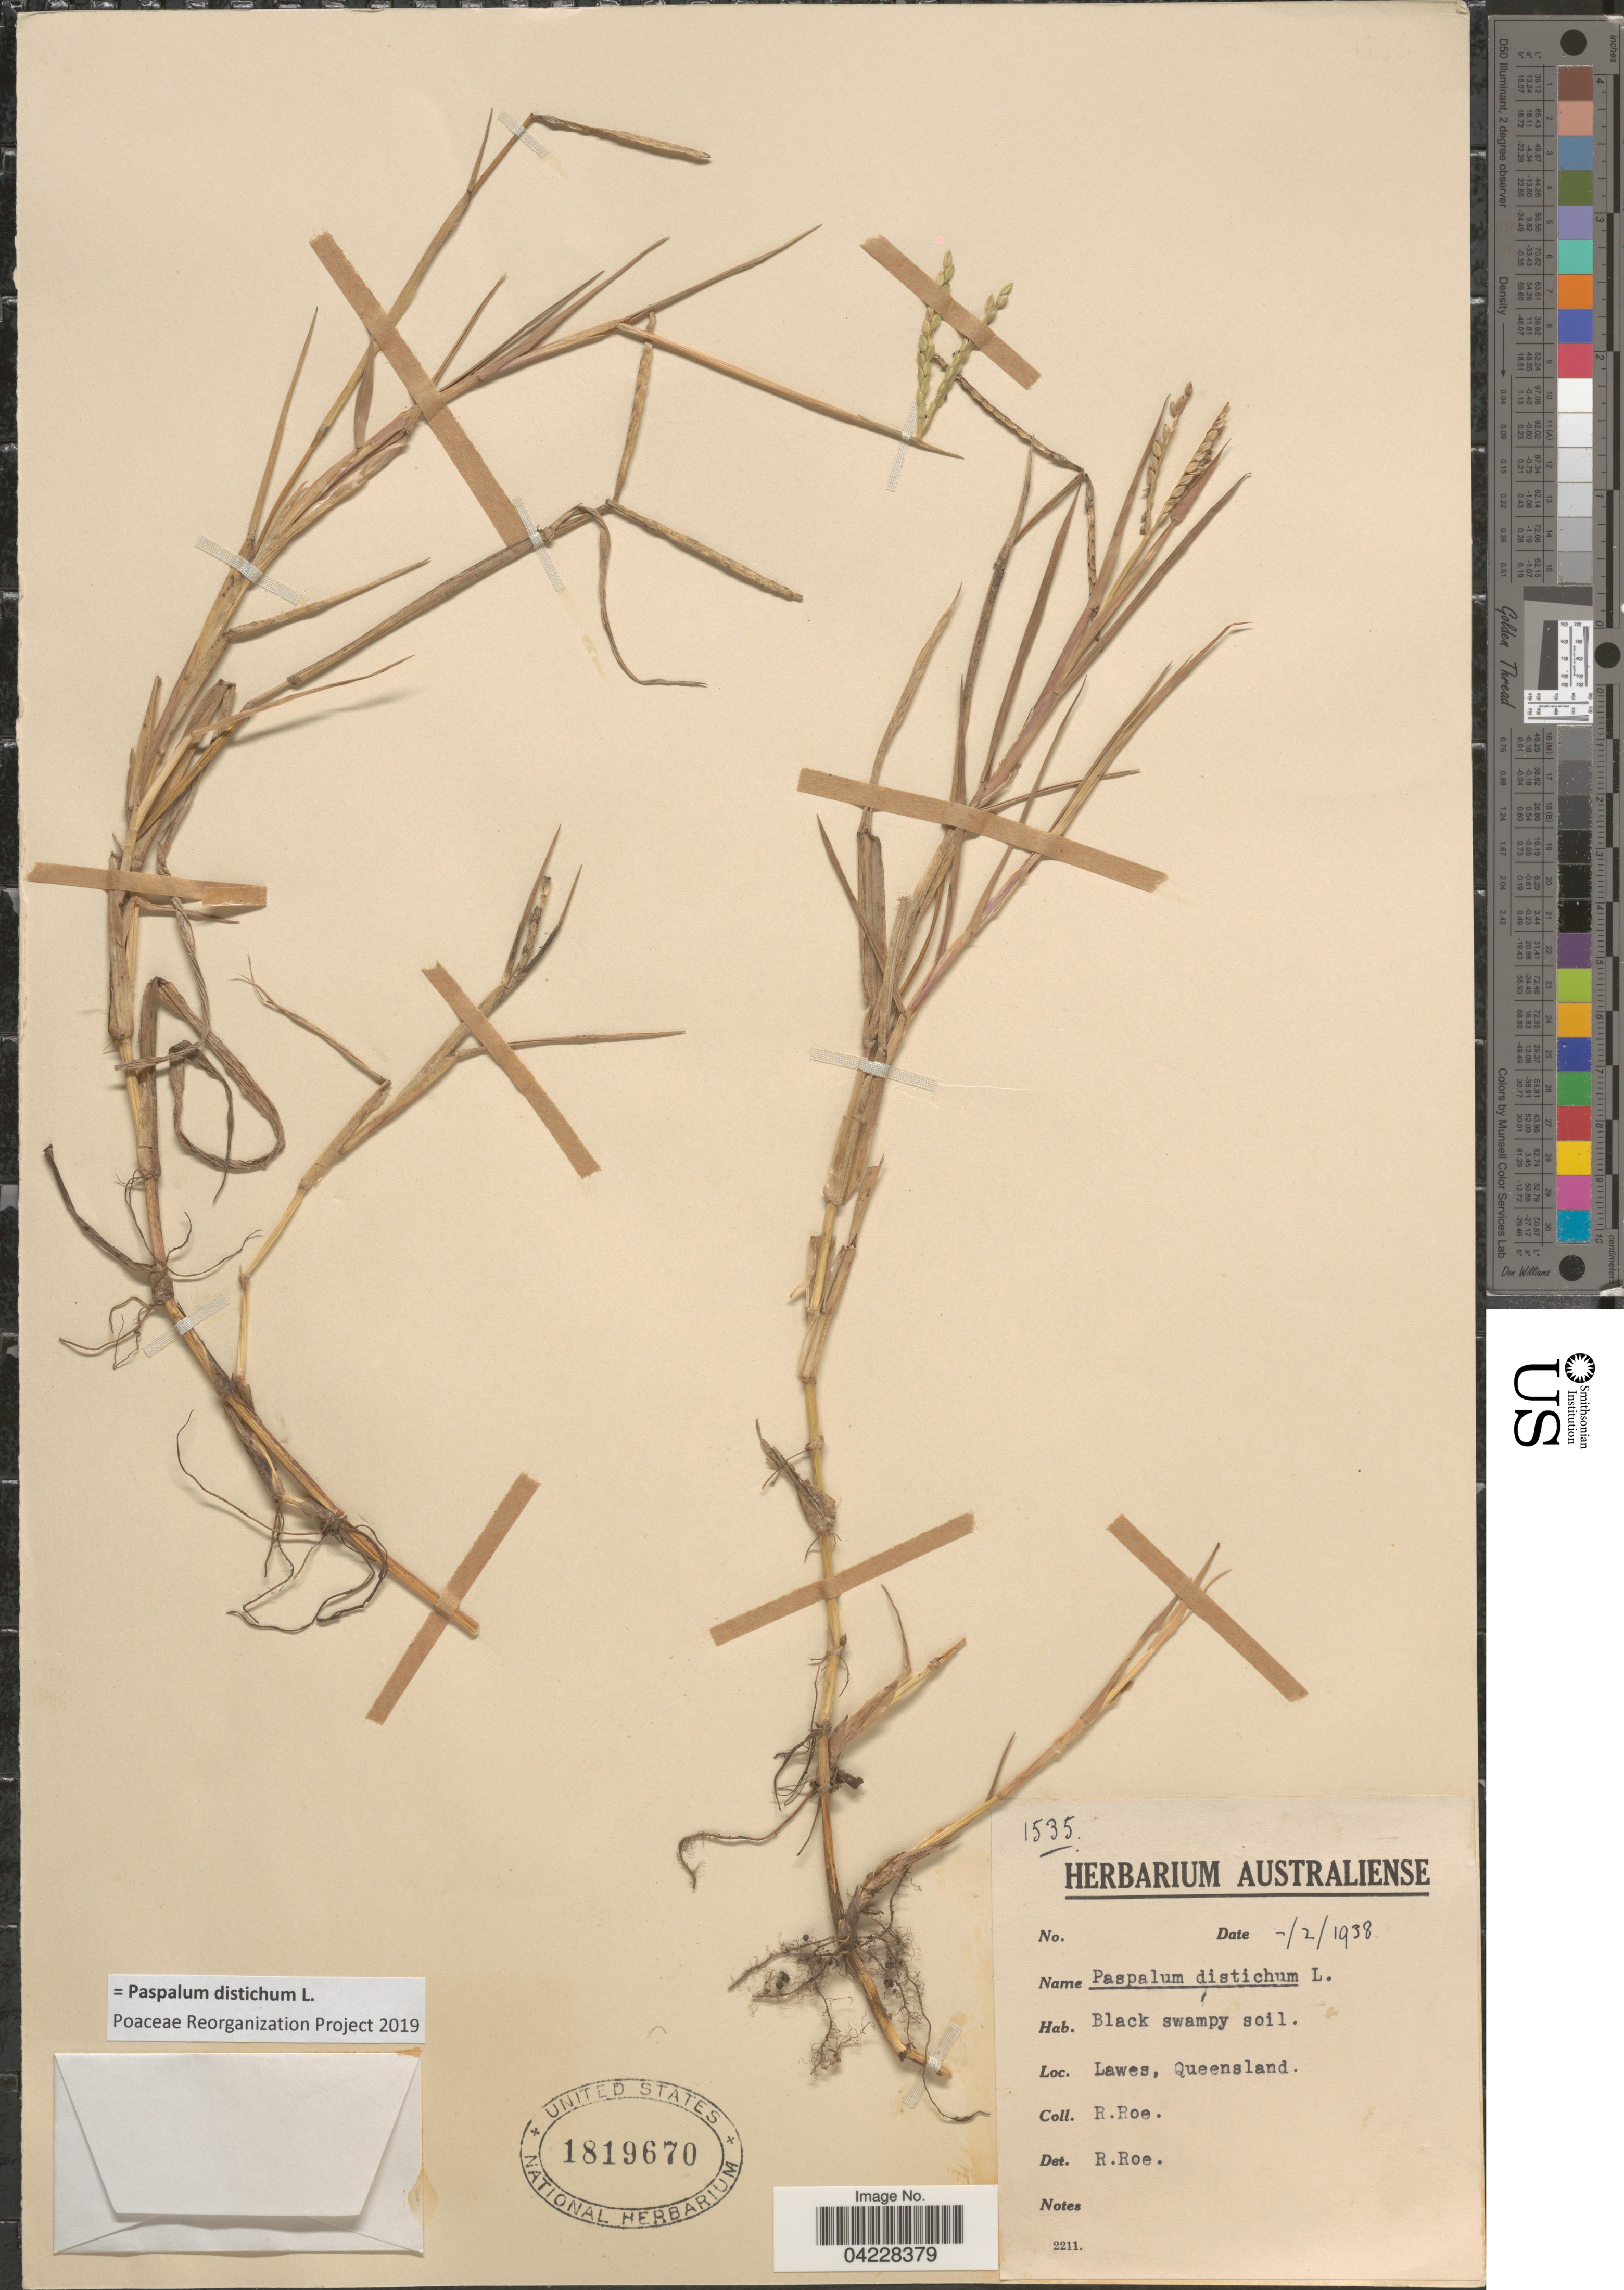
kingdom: Plantae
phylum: Tracheophyta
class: Liliopsida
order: Poales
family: Poaceae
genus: Paspalum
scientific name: Paspalum distichum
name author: L.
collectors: R. Roe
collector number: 1535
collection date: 1938-02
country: Australia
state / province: Queensland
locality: Lawes.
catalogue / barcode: US 1819670